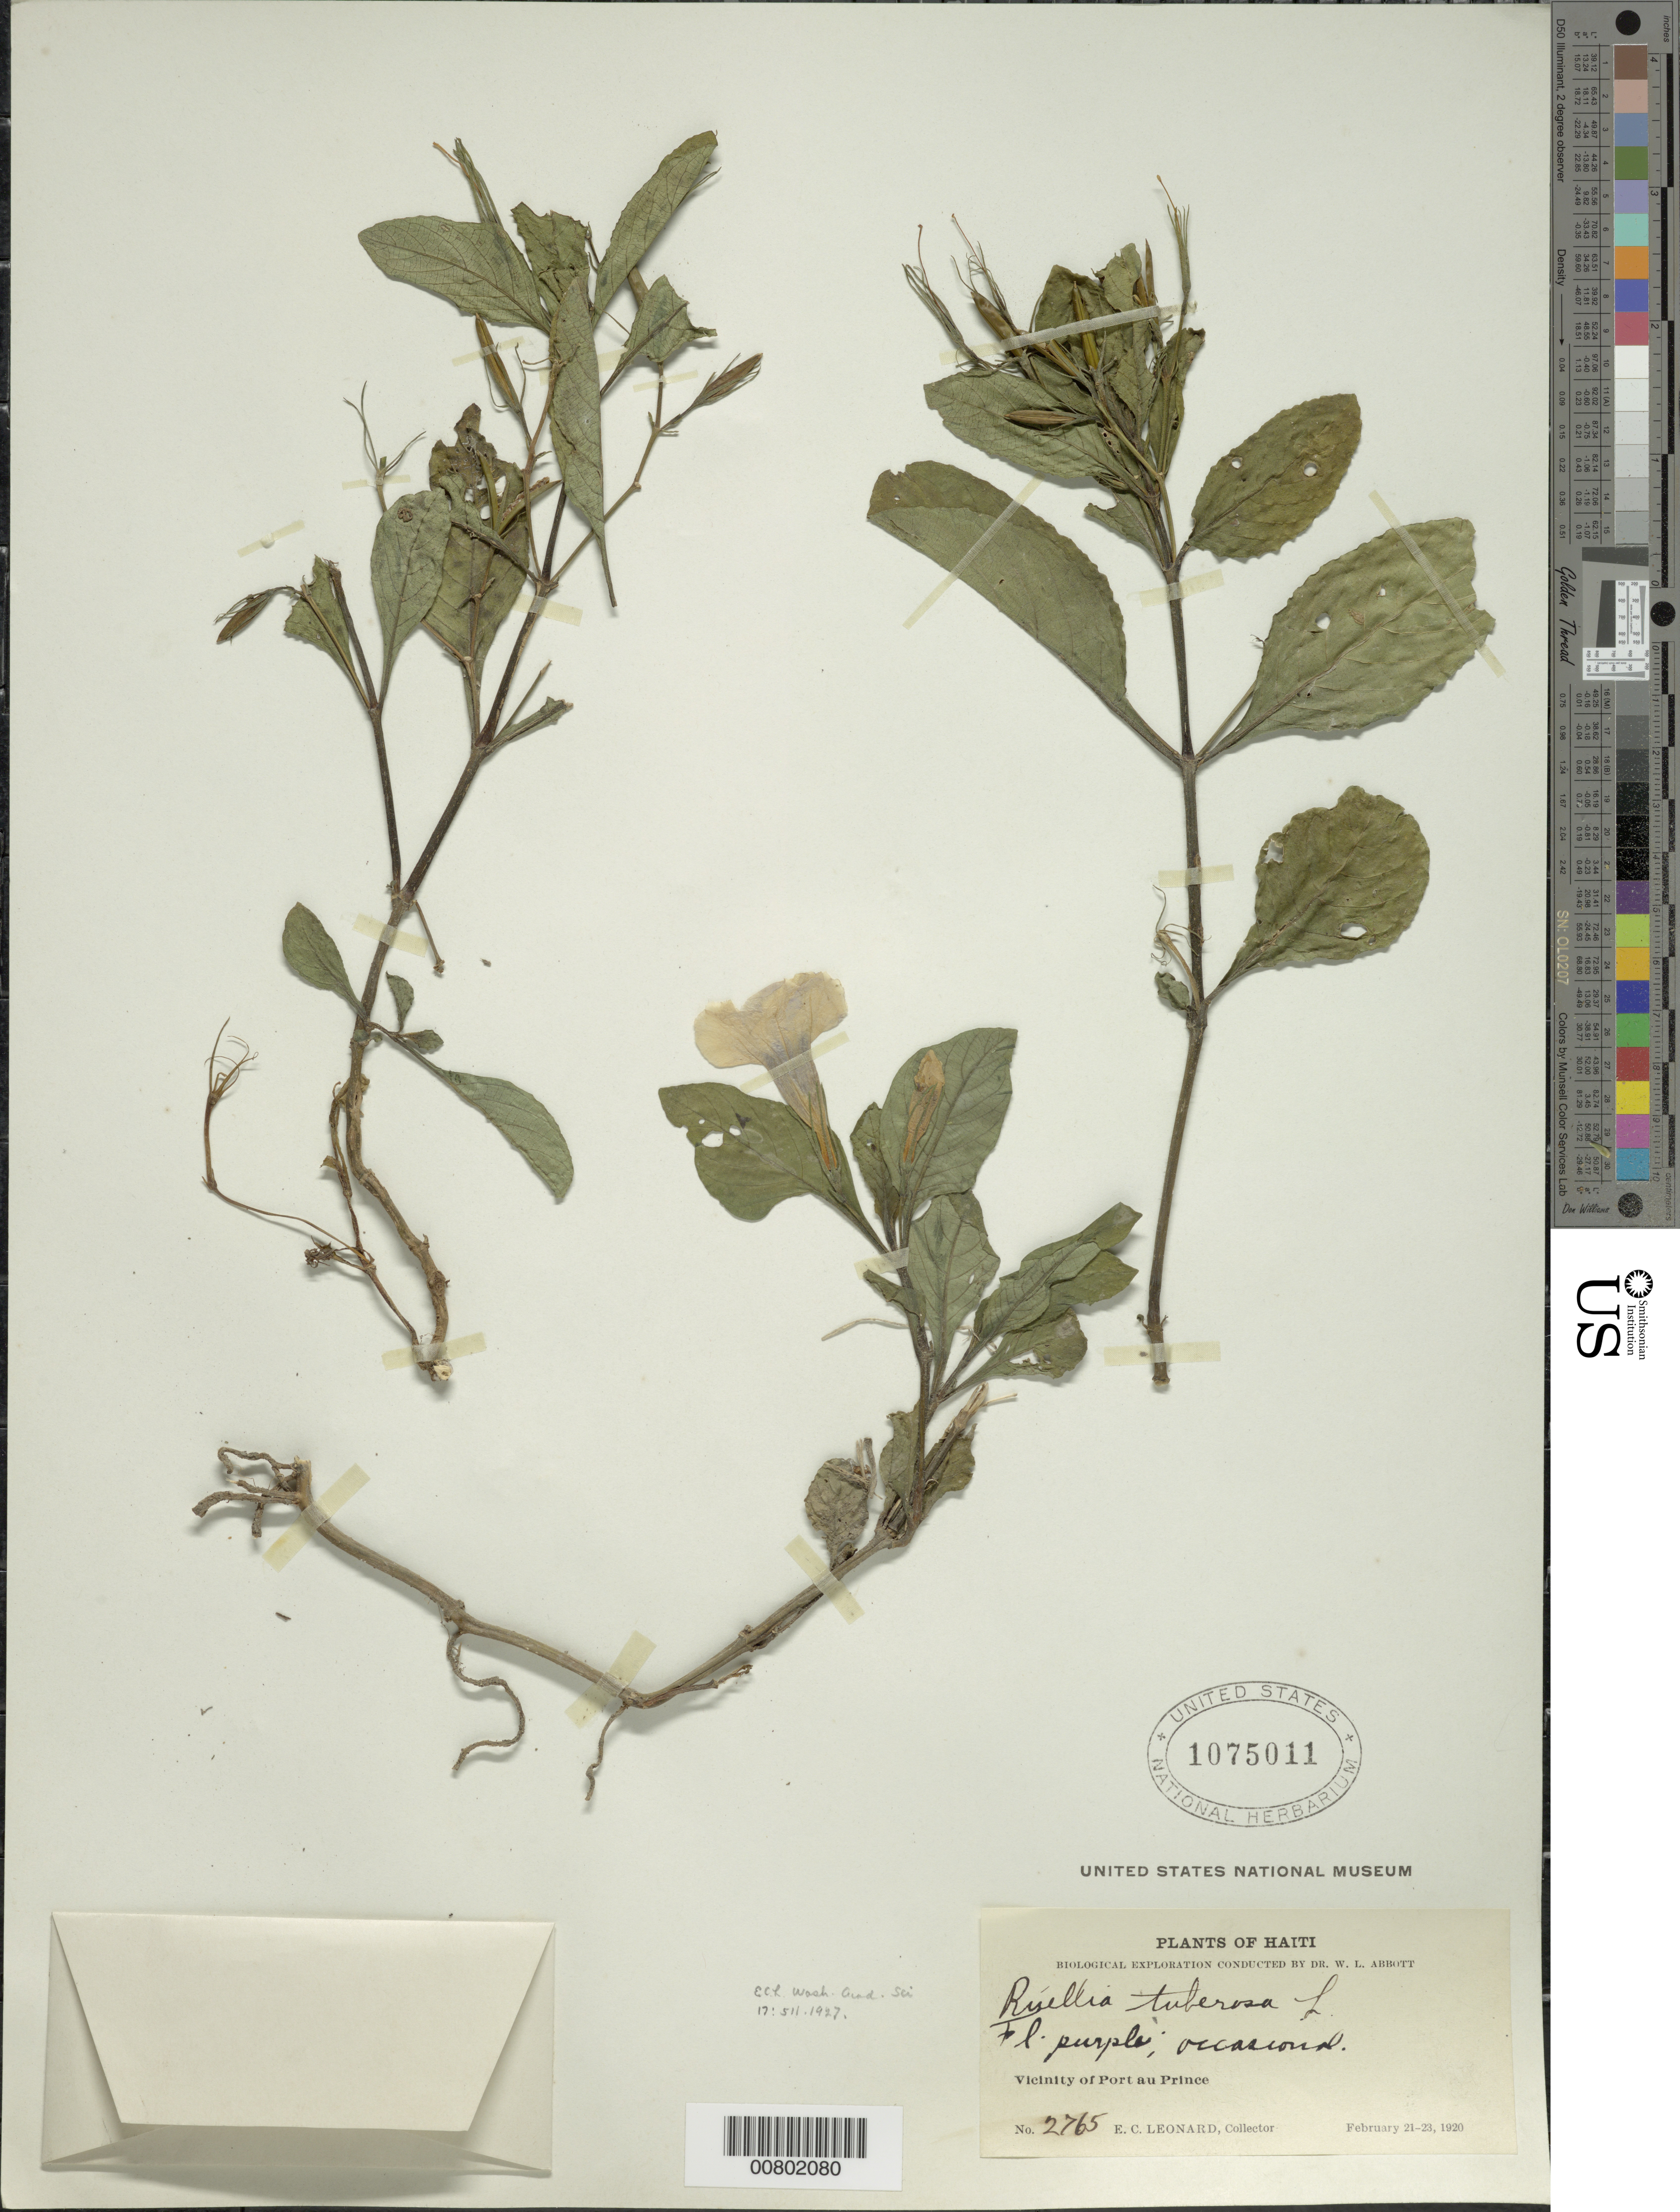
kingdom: Plantae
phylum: Tracheophyta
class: Magnoliopsida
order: Lamiales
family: Acanthaceae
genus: Ruellia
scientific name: Ruellia tuberosa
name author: L.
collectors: E. C. Leonard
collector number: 2765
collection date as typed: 21 Feb 1920 to 23 Feb 1920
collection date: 1920-02-21/1920-02-23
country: Haiti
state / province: Ouest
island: Hispaniola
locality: Vicinity of Port au Prince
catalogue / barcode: US 1075011